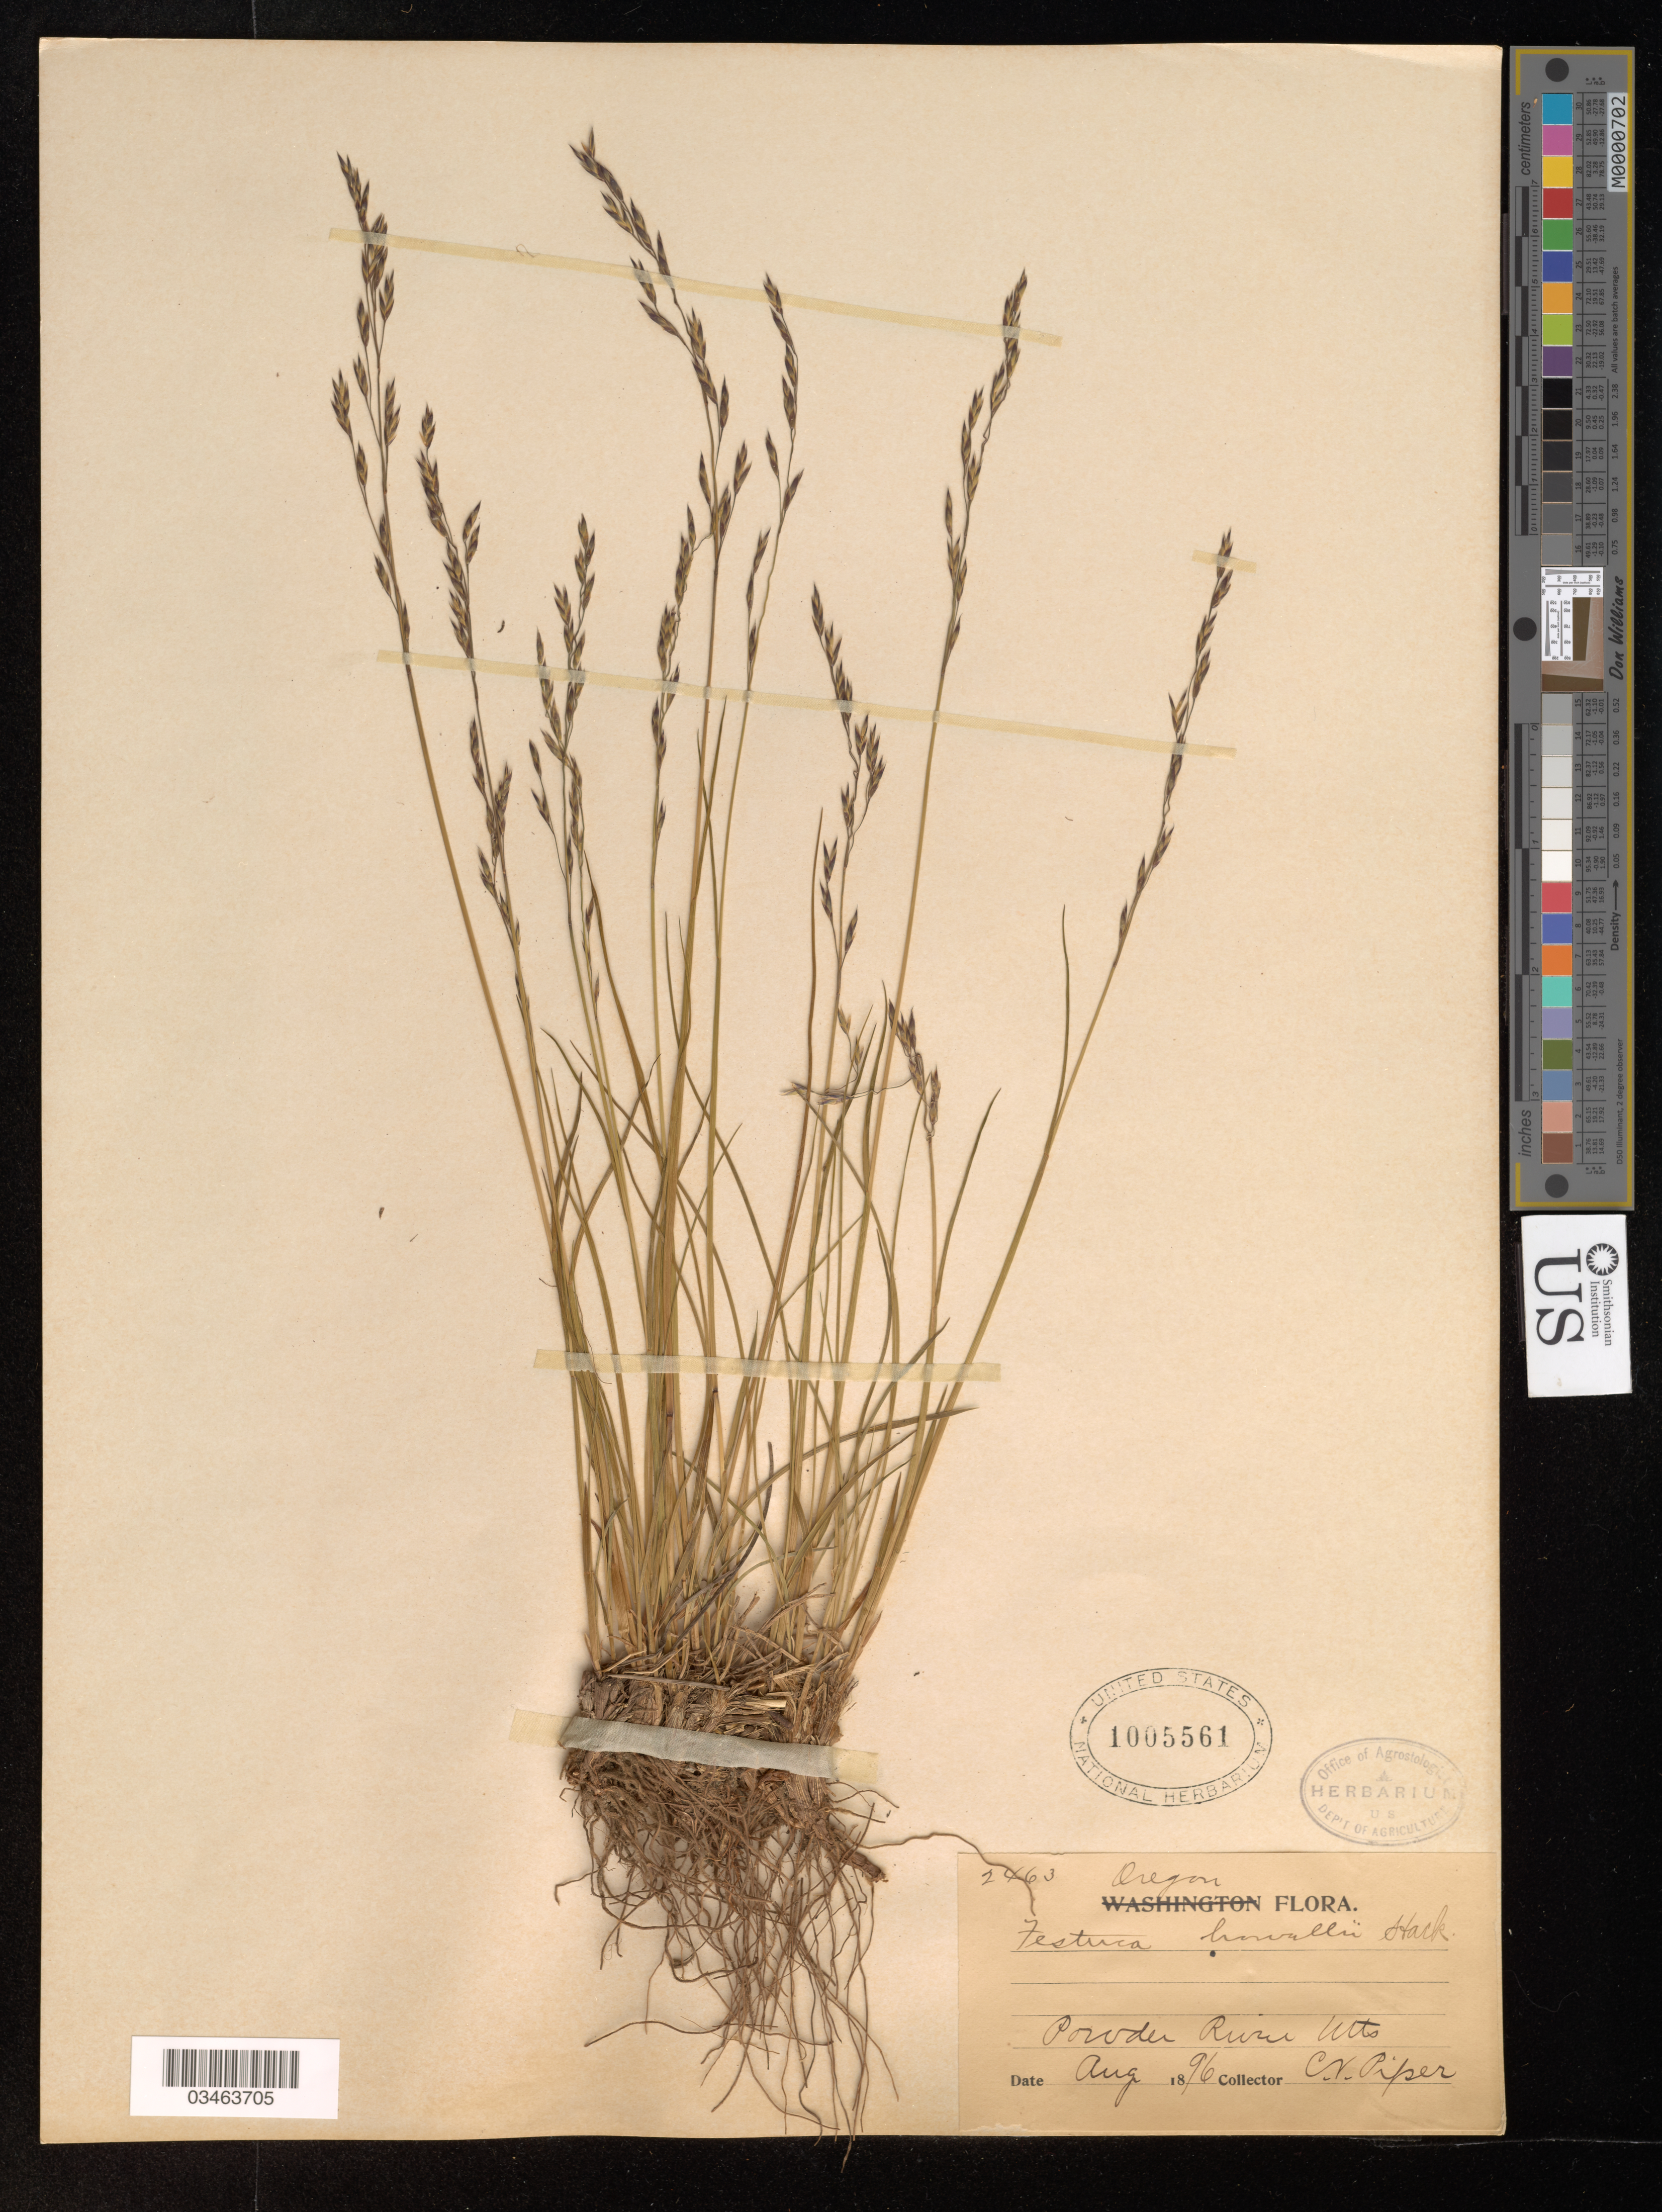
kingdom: Plantae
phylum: Tracheophyta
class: Liliopsida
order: Poales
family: Poaceae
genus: Festuca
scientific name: Festuca howellii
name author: Hack. ex W.J. Beal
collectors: C. V. Piper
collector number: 2463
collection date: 1896-08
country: United States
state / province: Oregon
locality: Powder River Mts.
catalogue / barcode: US 1005561